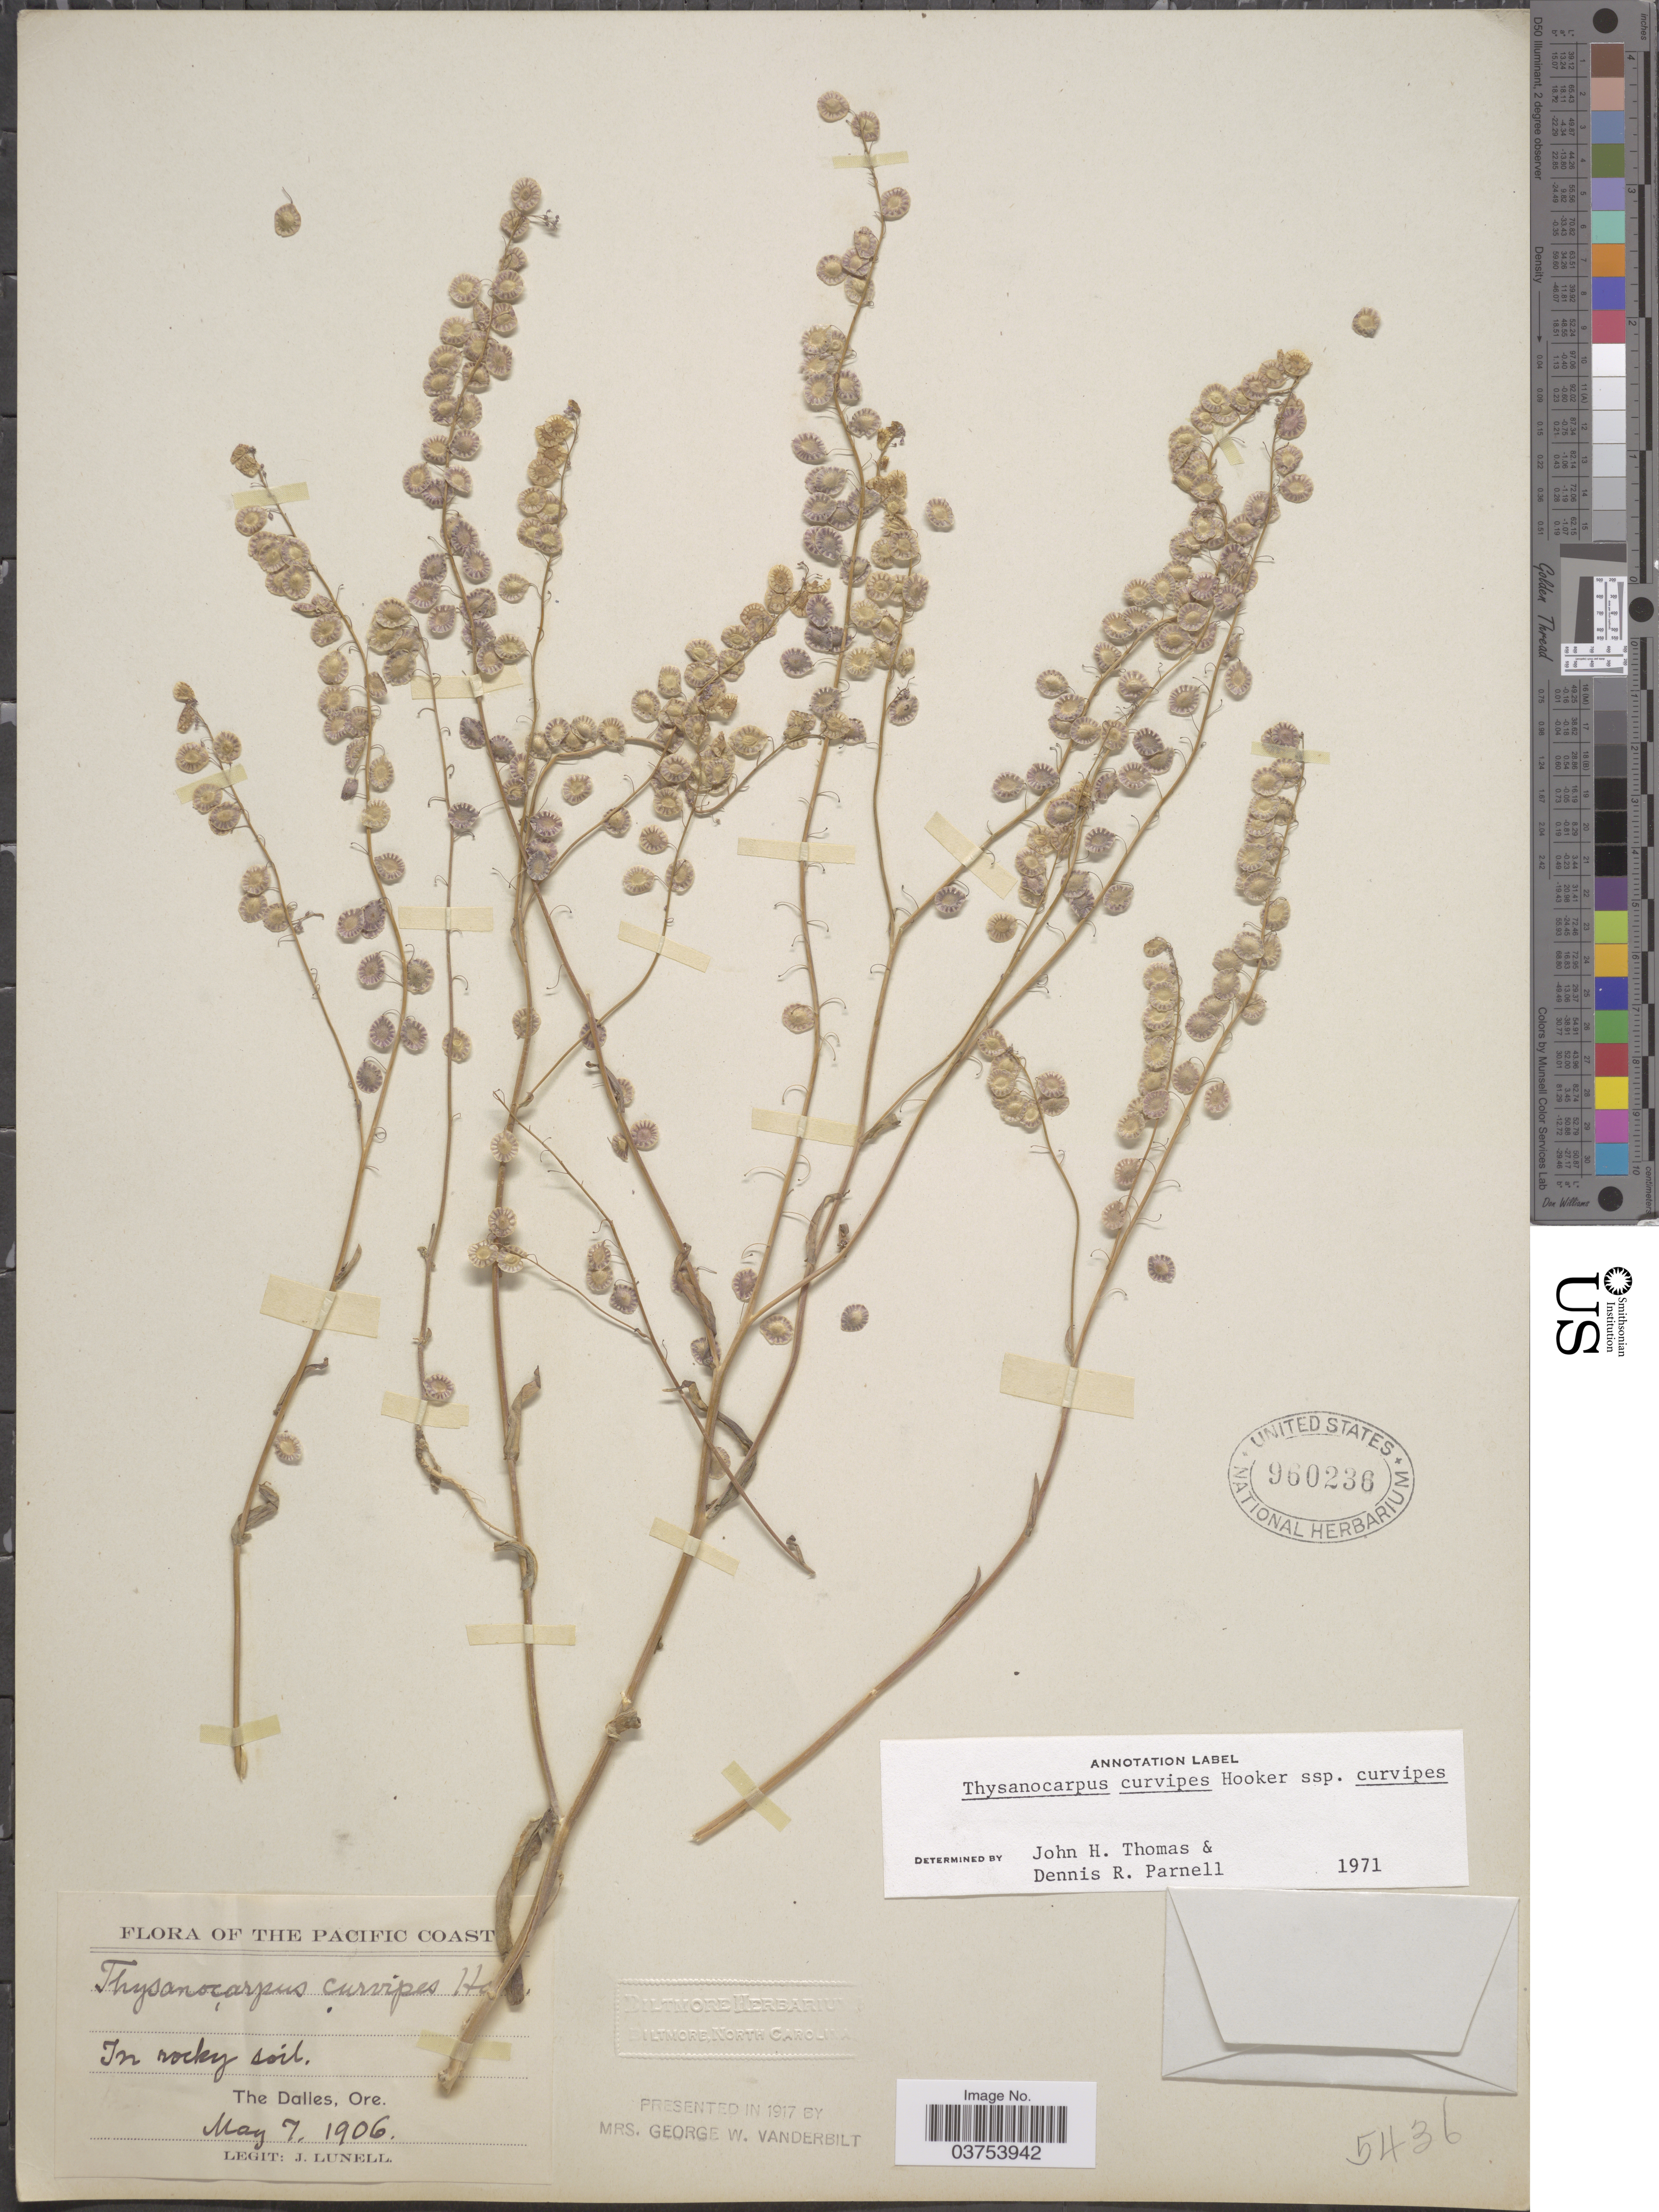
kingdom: Plantae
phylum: Tracheophyta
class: Magnoliopsida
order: Brassicales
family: Brassicaceae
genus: Thysanocarpus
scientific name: Thysanocarpus curvipes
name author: Hook.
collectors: J. Lunell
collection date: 1906-05-07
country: United States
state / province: Oregon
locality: The Pacific Coast. The Dalles.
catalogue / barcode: US 960236